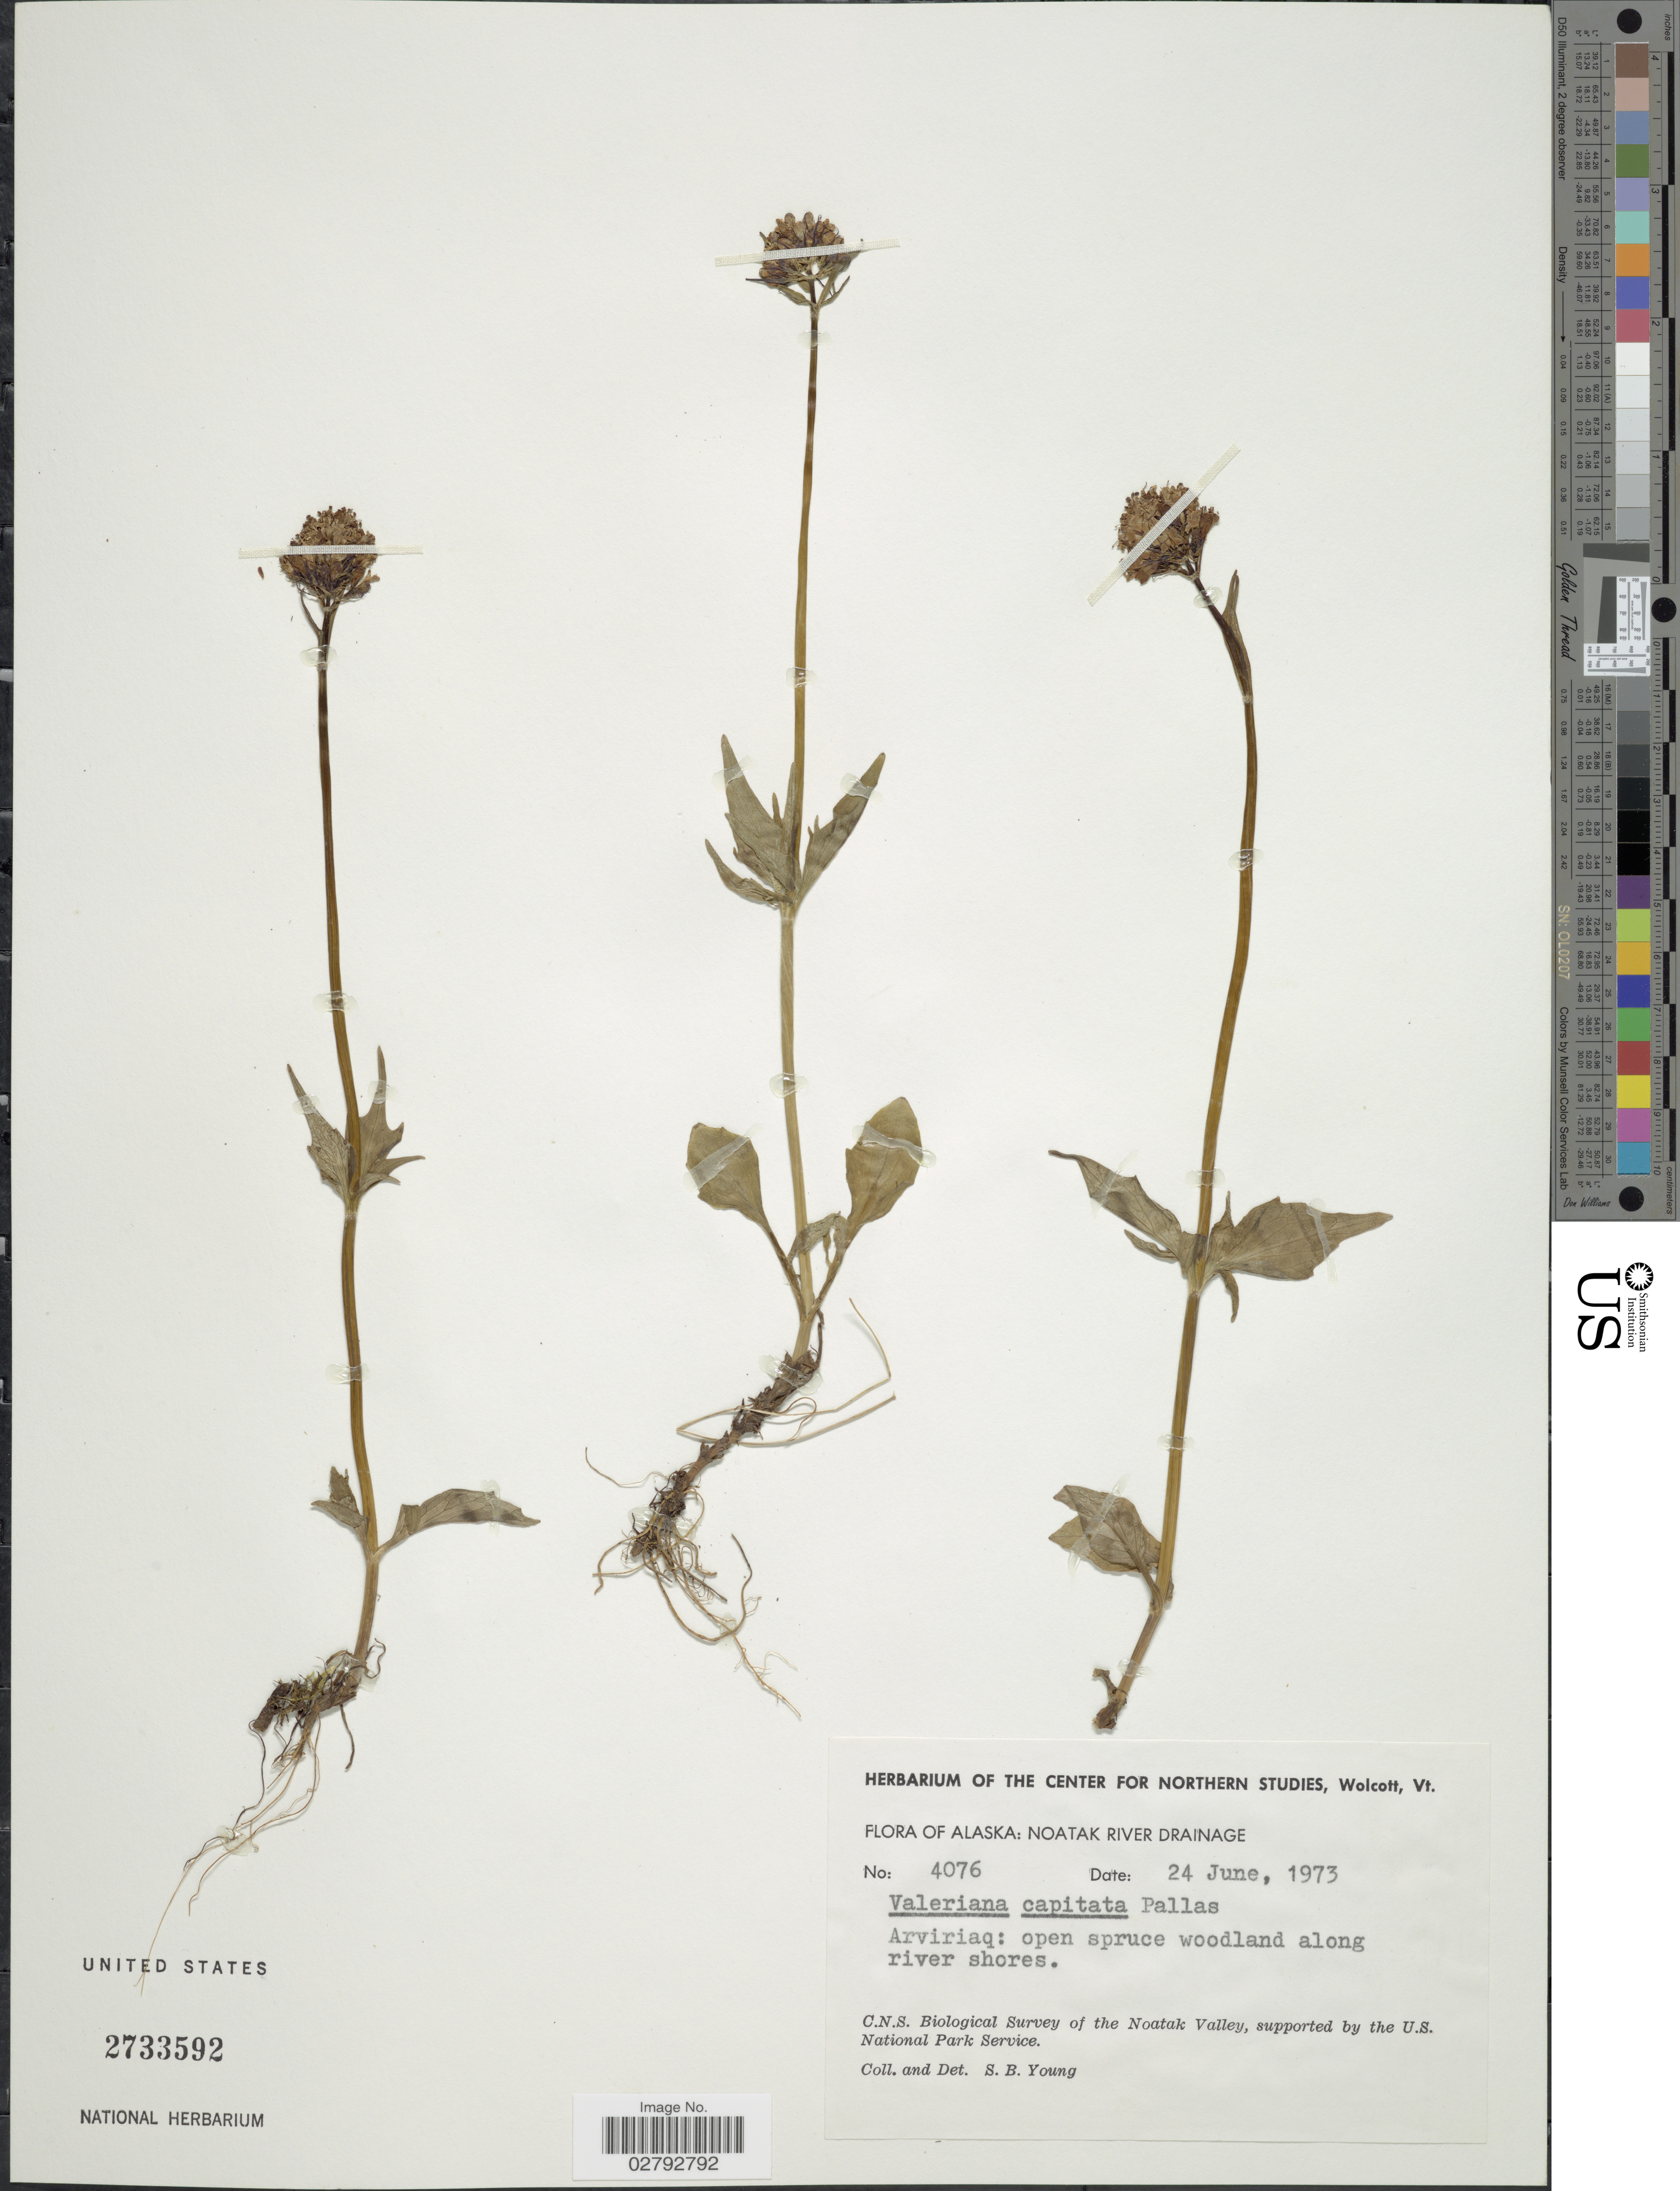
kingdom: Plantae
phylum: Tracheophyta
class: Magnoliopsida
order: Dipsacales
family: Caprifoliaceae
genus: Valeriana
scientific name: Valeriana capitata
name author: Link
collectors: S. Young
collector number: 4076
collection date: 1973-06-24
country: United States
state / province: Alaska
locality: Noatak River Drainage. Arviriaq: open spruce woodland along river shores.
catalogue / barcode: US 2733592